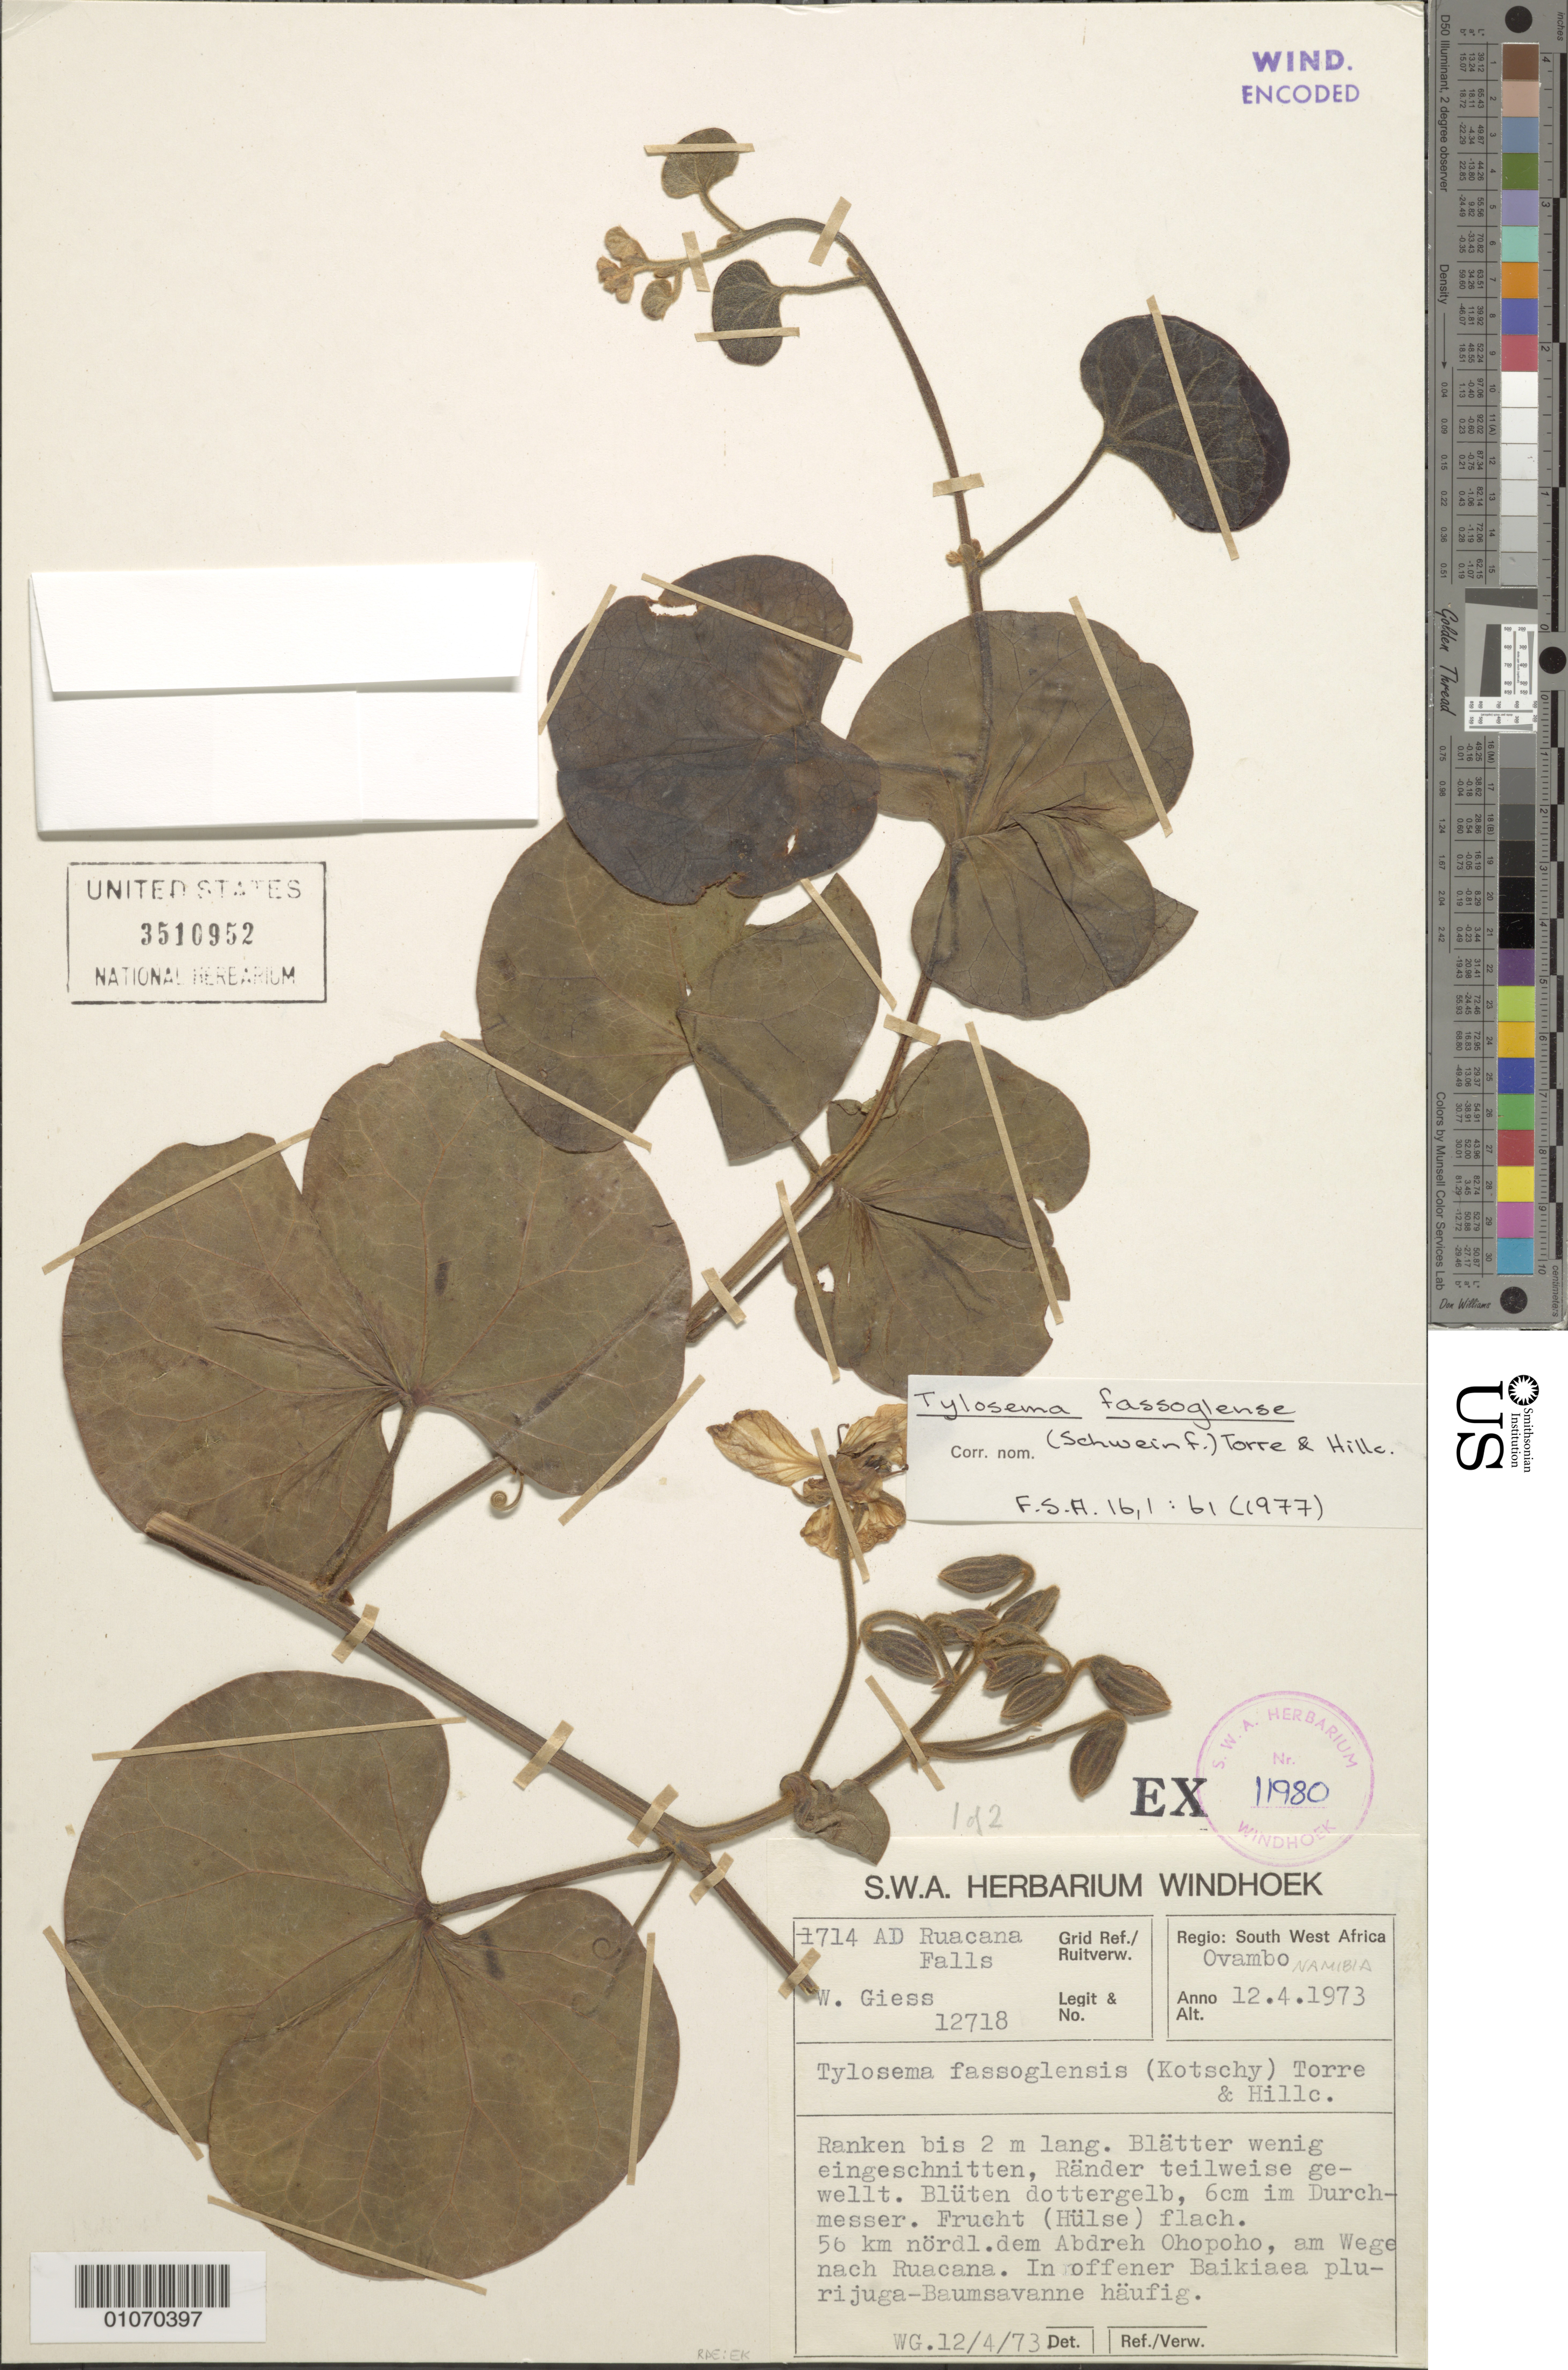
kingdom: Plantae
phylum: Tracheophyta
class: Magnoliopsida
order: Fabales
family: Fabaceae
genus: Tylosema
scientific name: Tylosema fassoglense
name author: (Kotschy ex Schweinf.) Torre & Hillc.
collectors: W. Giess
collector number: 12718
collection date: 1973-04-12 or 1973-12-04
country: Namibia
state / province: Omusati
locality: Ruacana Falls.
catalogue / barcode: US 3510952